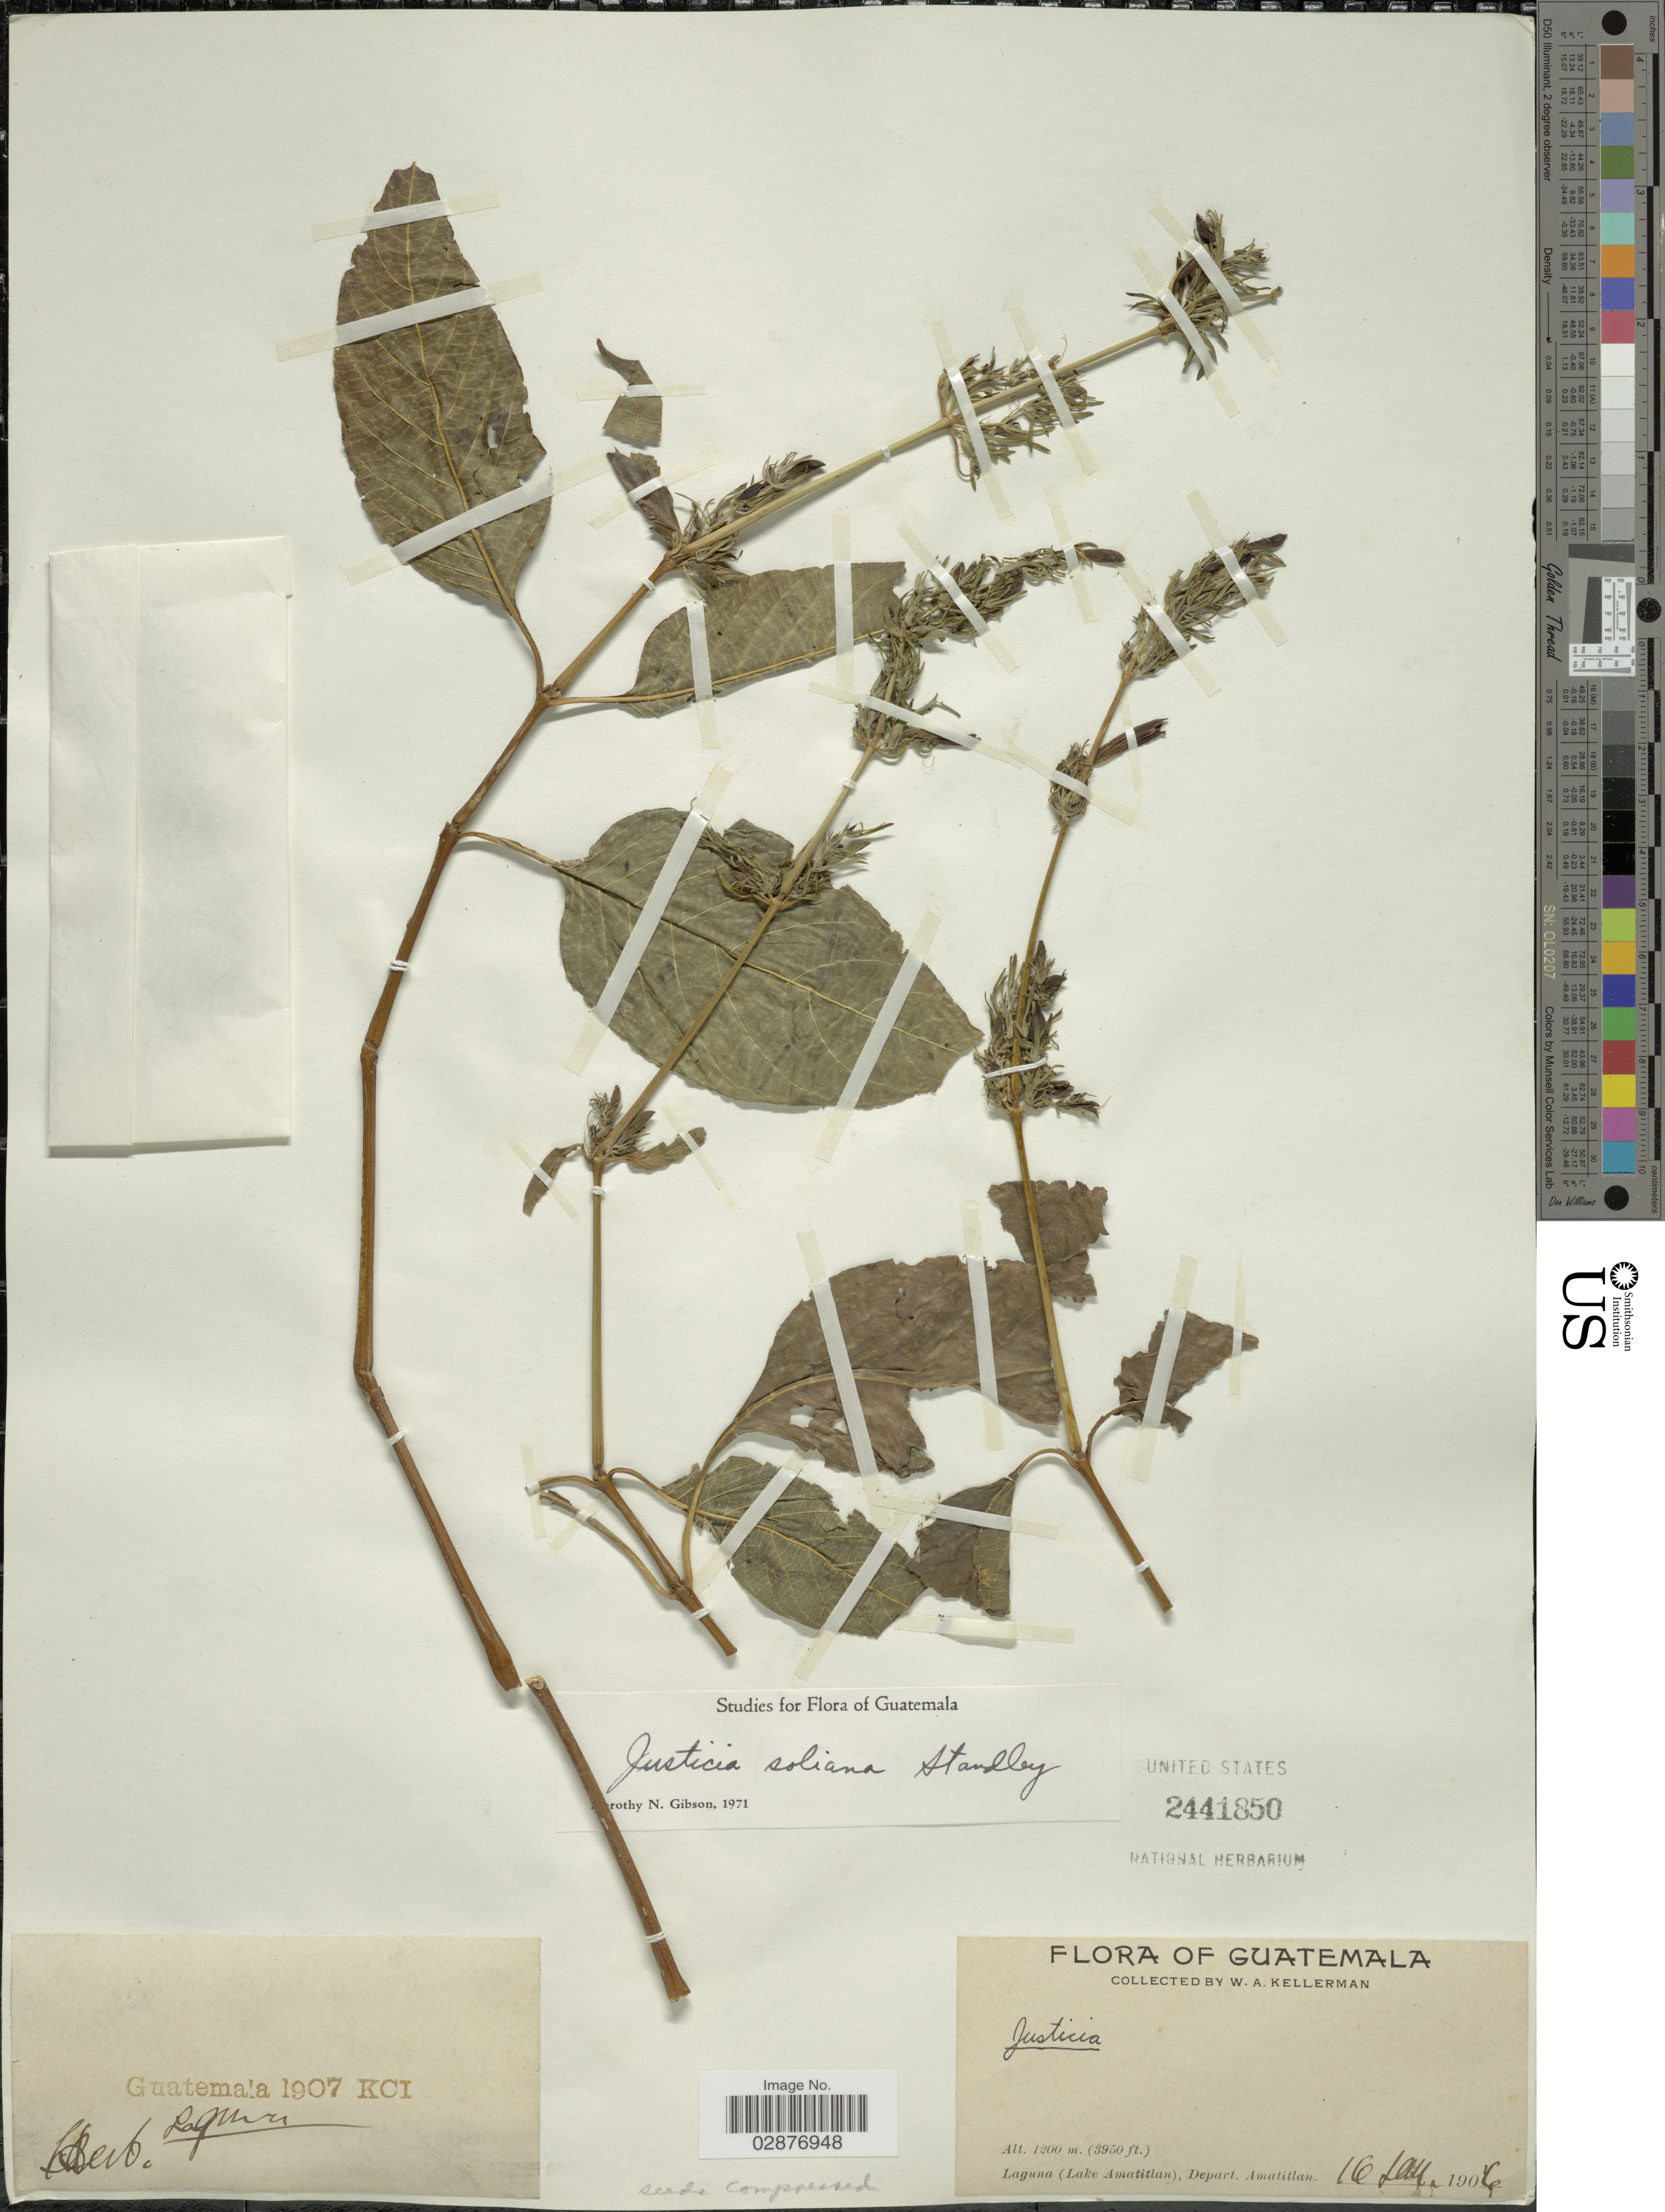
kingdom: Plantae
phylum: Tracheophyta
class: Magnoliopsida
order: Lamiales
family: Acanthaceae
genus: Justicia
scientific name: Justicia soliana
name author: Standl.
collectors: W. Kellerman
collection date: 1906-05-16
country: Guatemala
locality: Laguna (Lake Amatitlan), Depart. Amatitlan.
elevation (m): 1204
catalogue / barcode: US 2441850